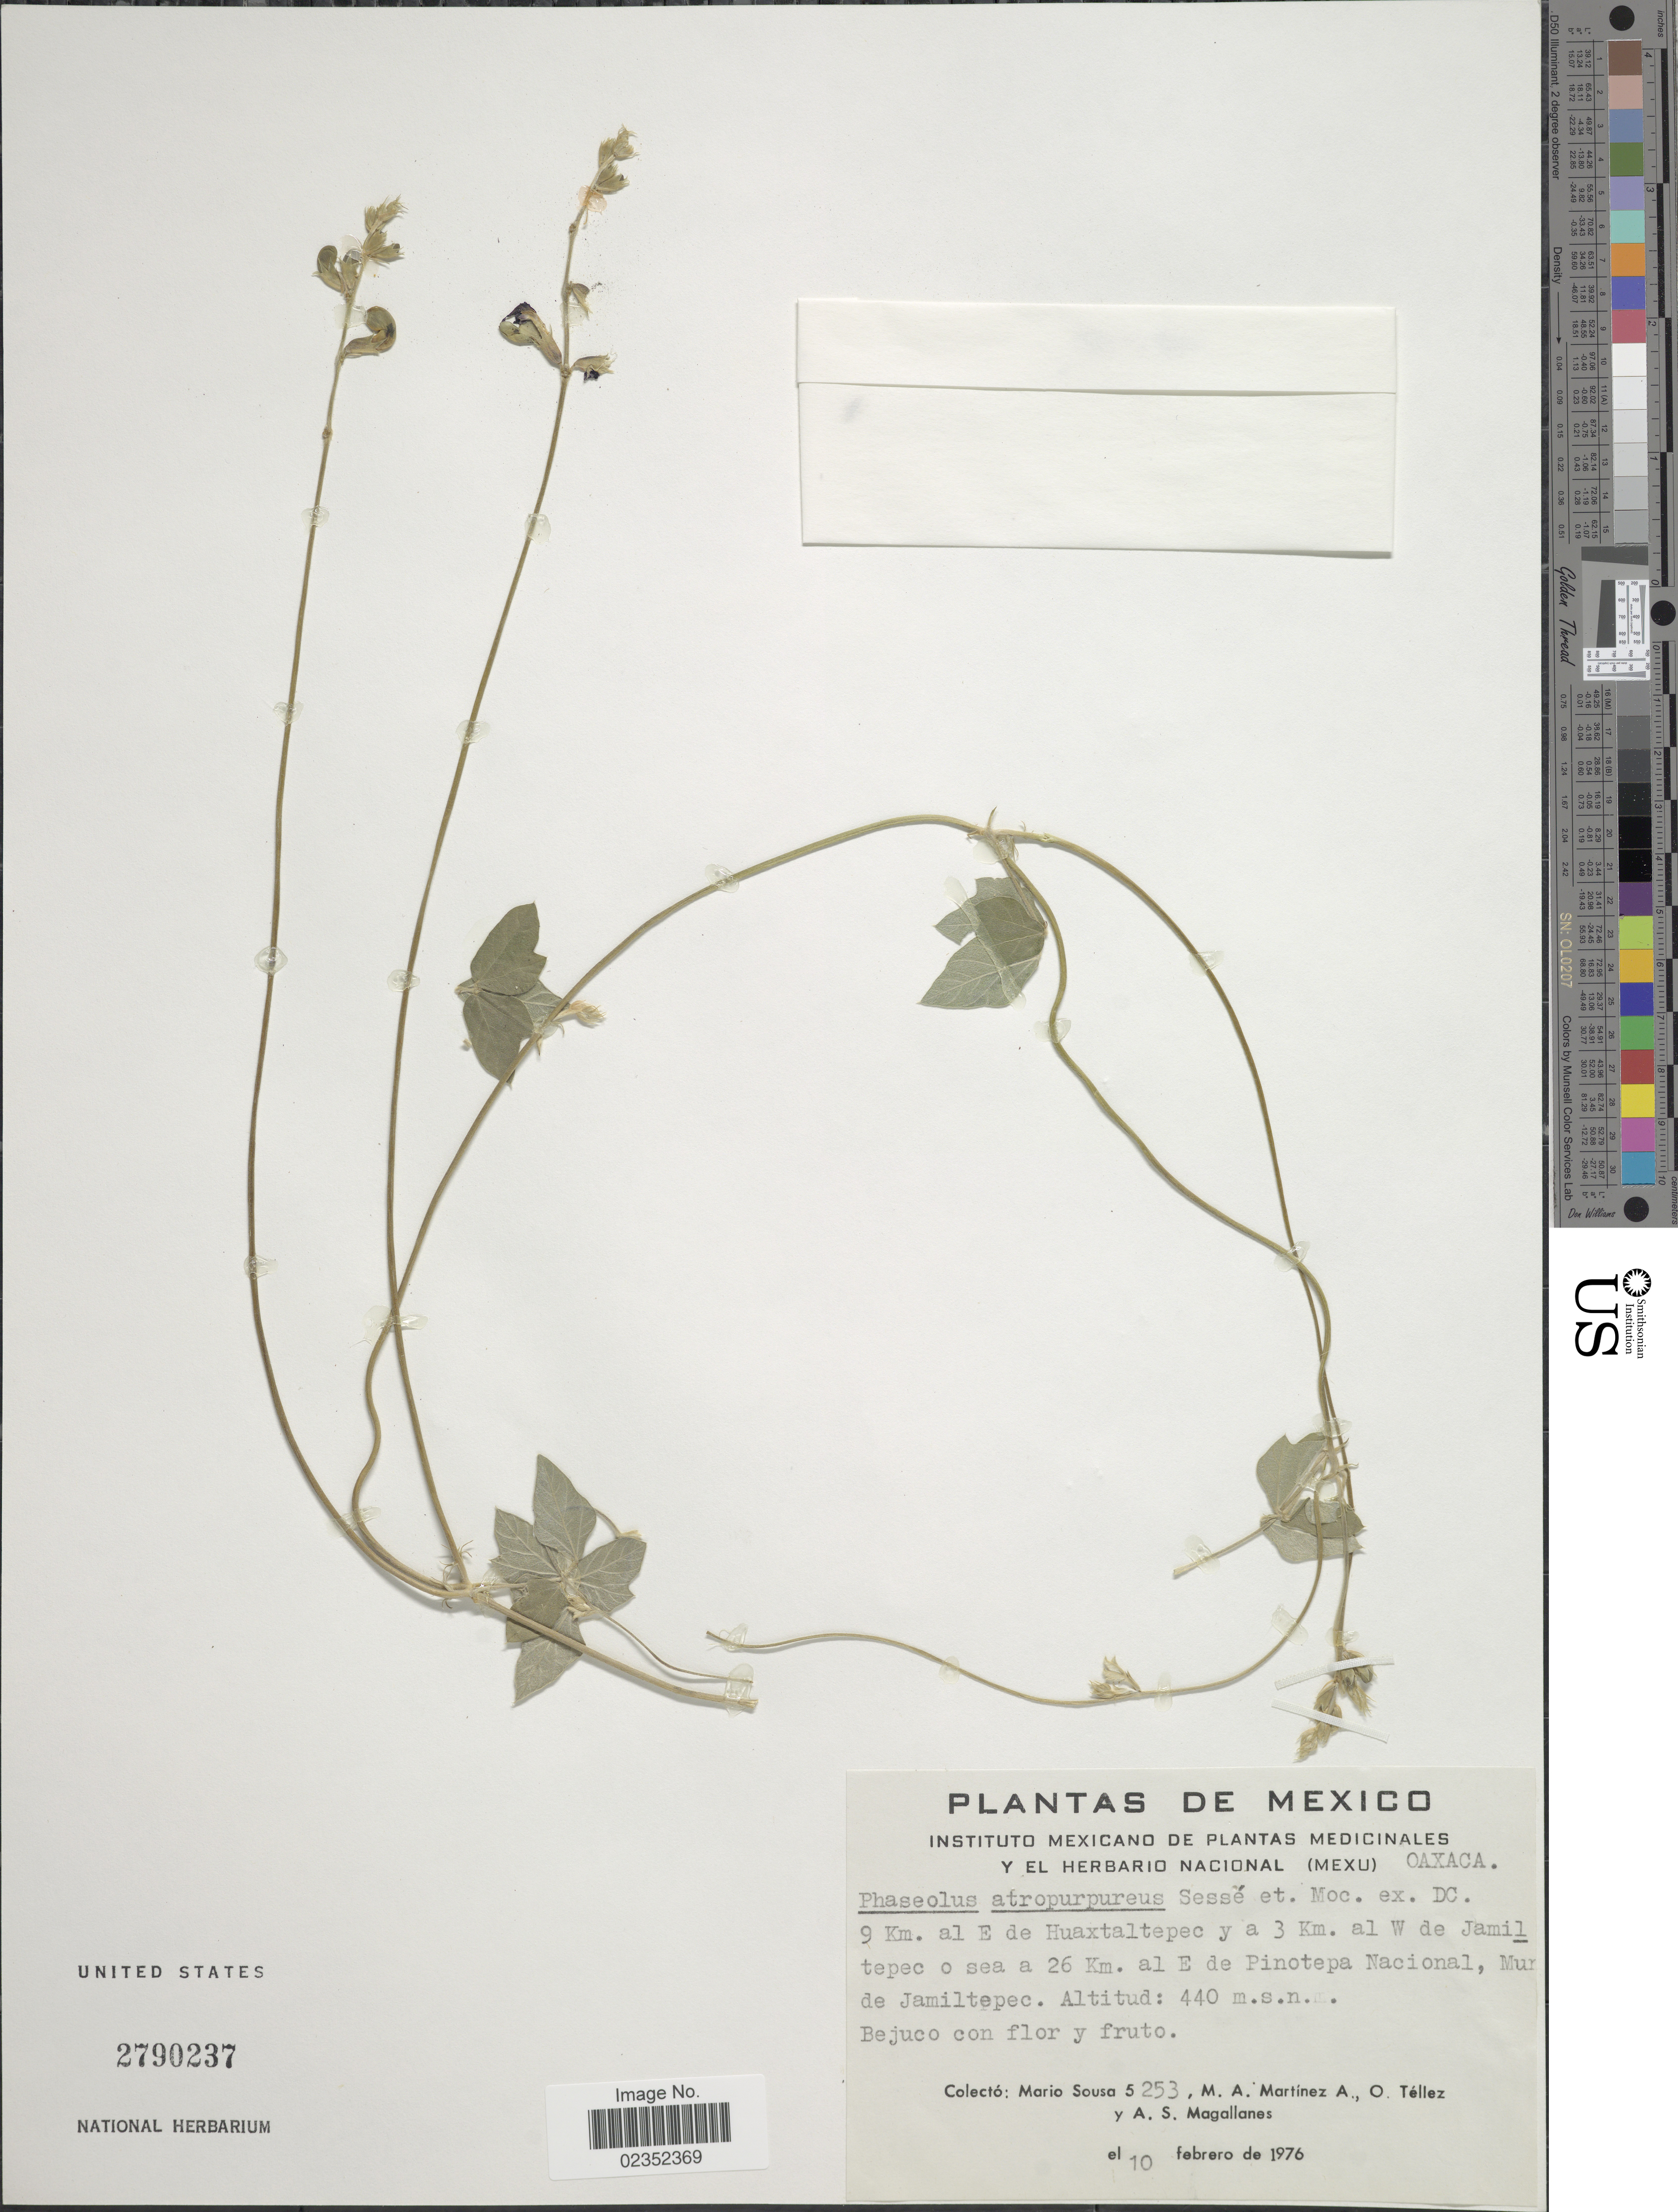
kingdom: Plantae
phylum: Tracheophyta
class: Magnoliopsida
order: Fabales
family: Fabaceae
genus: Macroptilium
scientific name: Macroptilium atropurpureum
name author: (DC.) Urb.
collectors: M. Sousa S., M. A. Martínez Alfaro, O. Tellez & A. Magallanes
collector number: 5253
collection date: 1976-02-10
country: Mexico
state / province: Oaxaca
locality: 9 Km. al E de Huaxtaltepec y a 3 Km. al W de Jamiltepec o sea a 26 Km. al E de Pinotepa Nacional, Mun de Jamiltepec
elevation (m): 440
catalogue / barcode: US 2790237